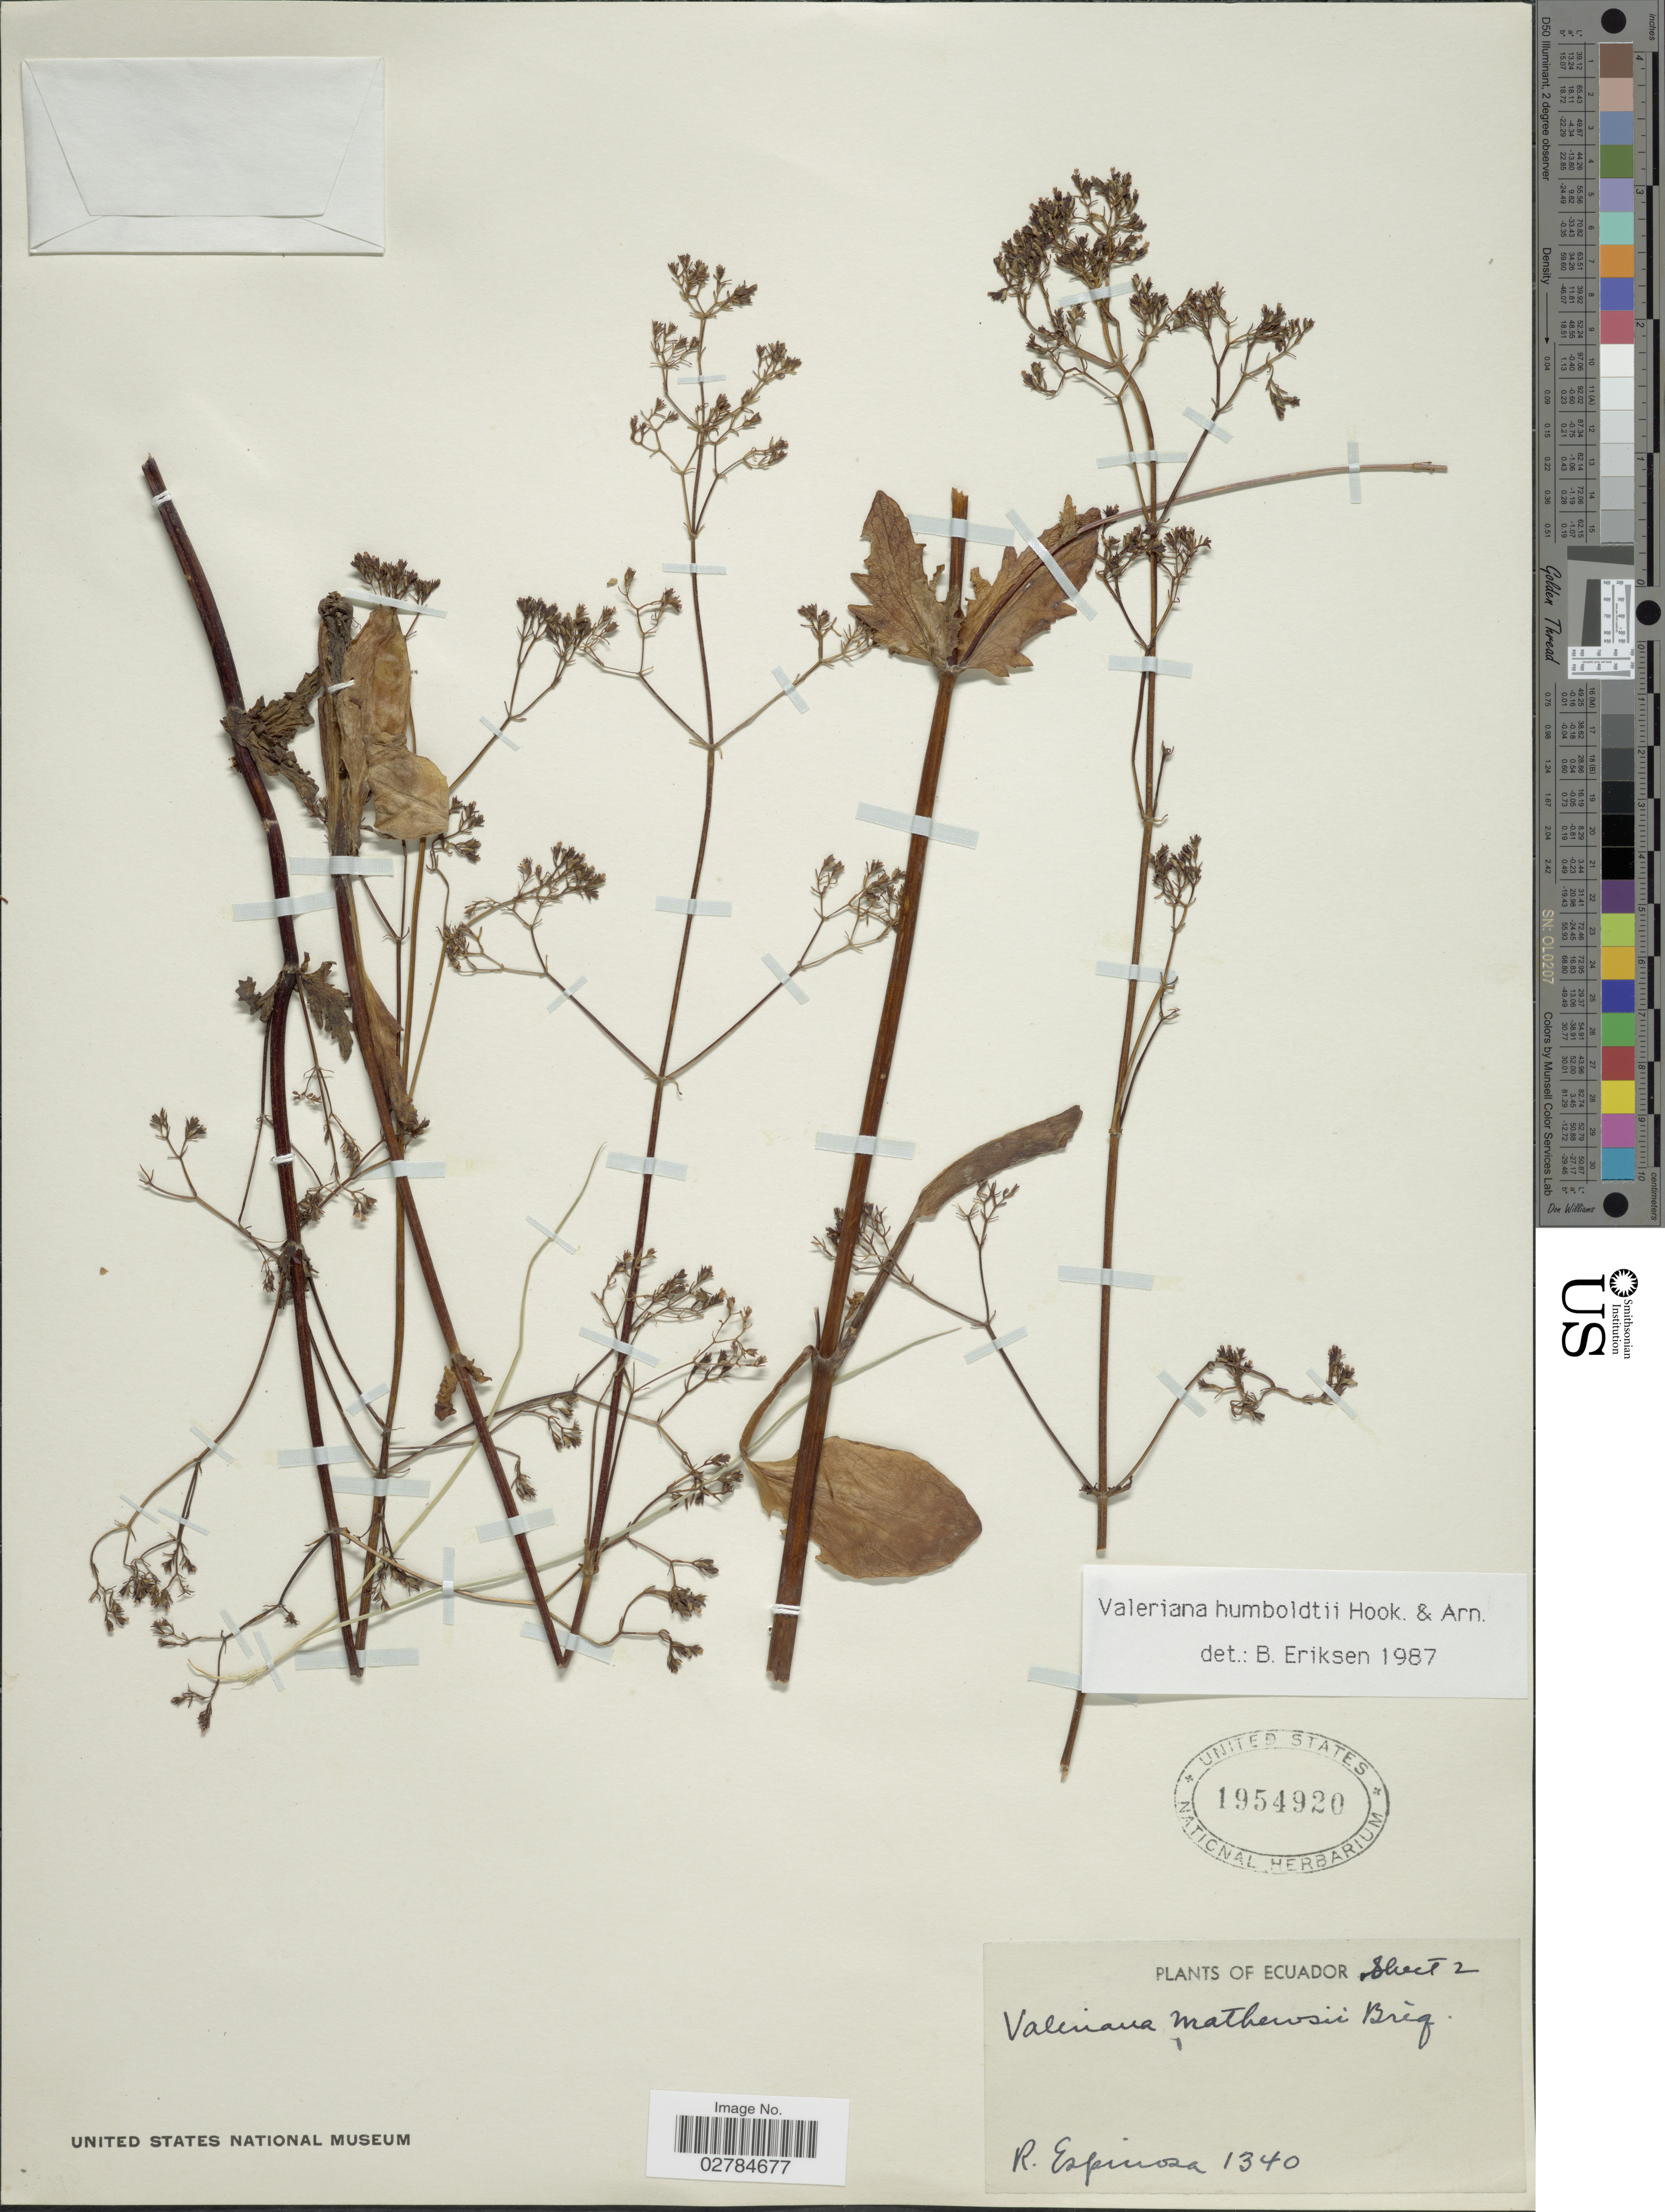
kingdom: Plantae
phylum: Tracheophyta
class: Magnoliopsida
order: Dipsacales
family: Caprifoliaceae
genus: Valeriana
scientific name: Valeriana humboldtii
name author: Hook. & Arn.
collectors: R. Espinosa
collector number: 1340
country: Ecuador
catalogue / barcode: US 1954920